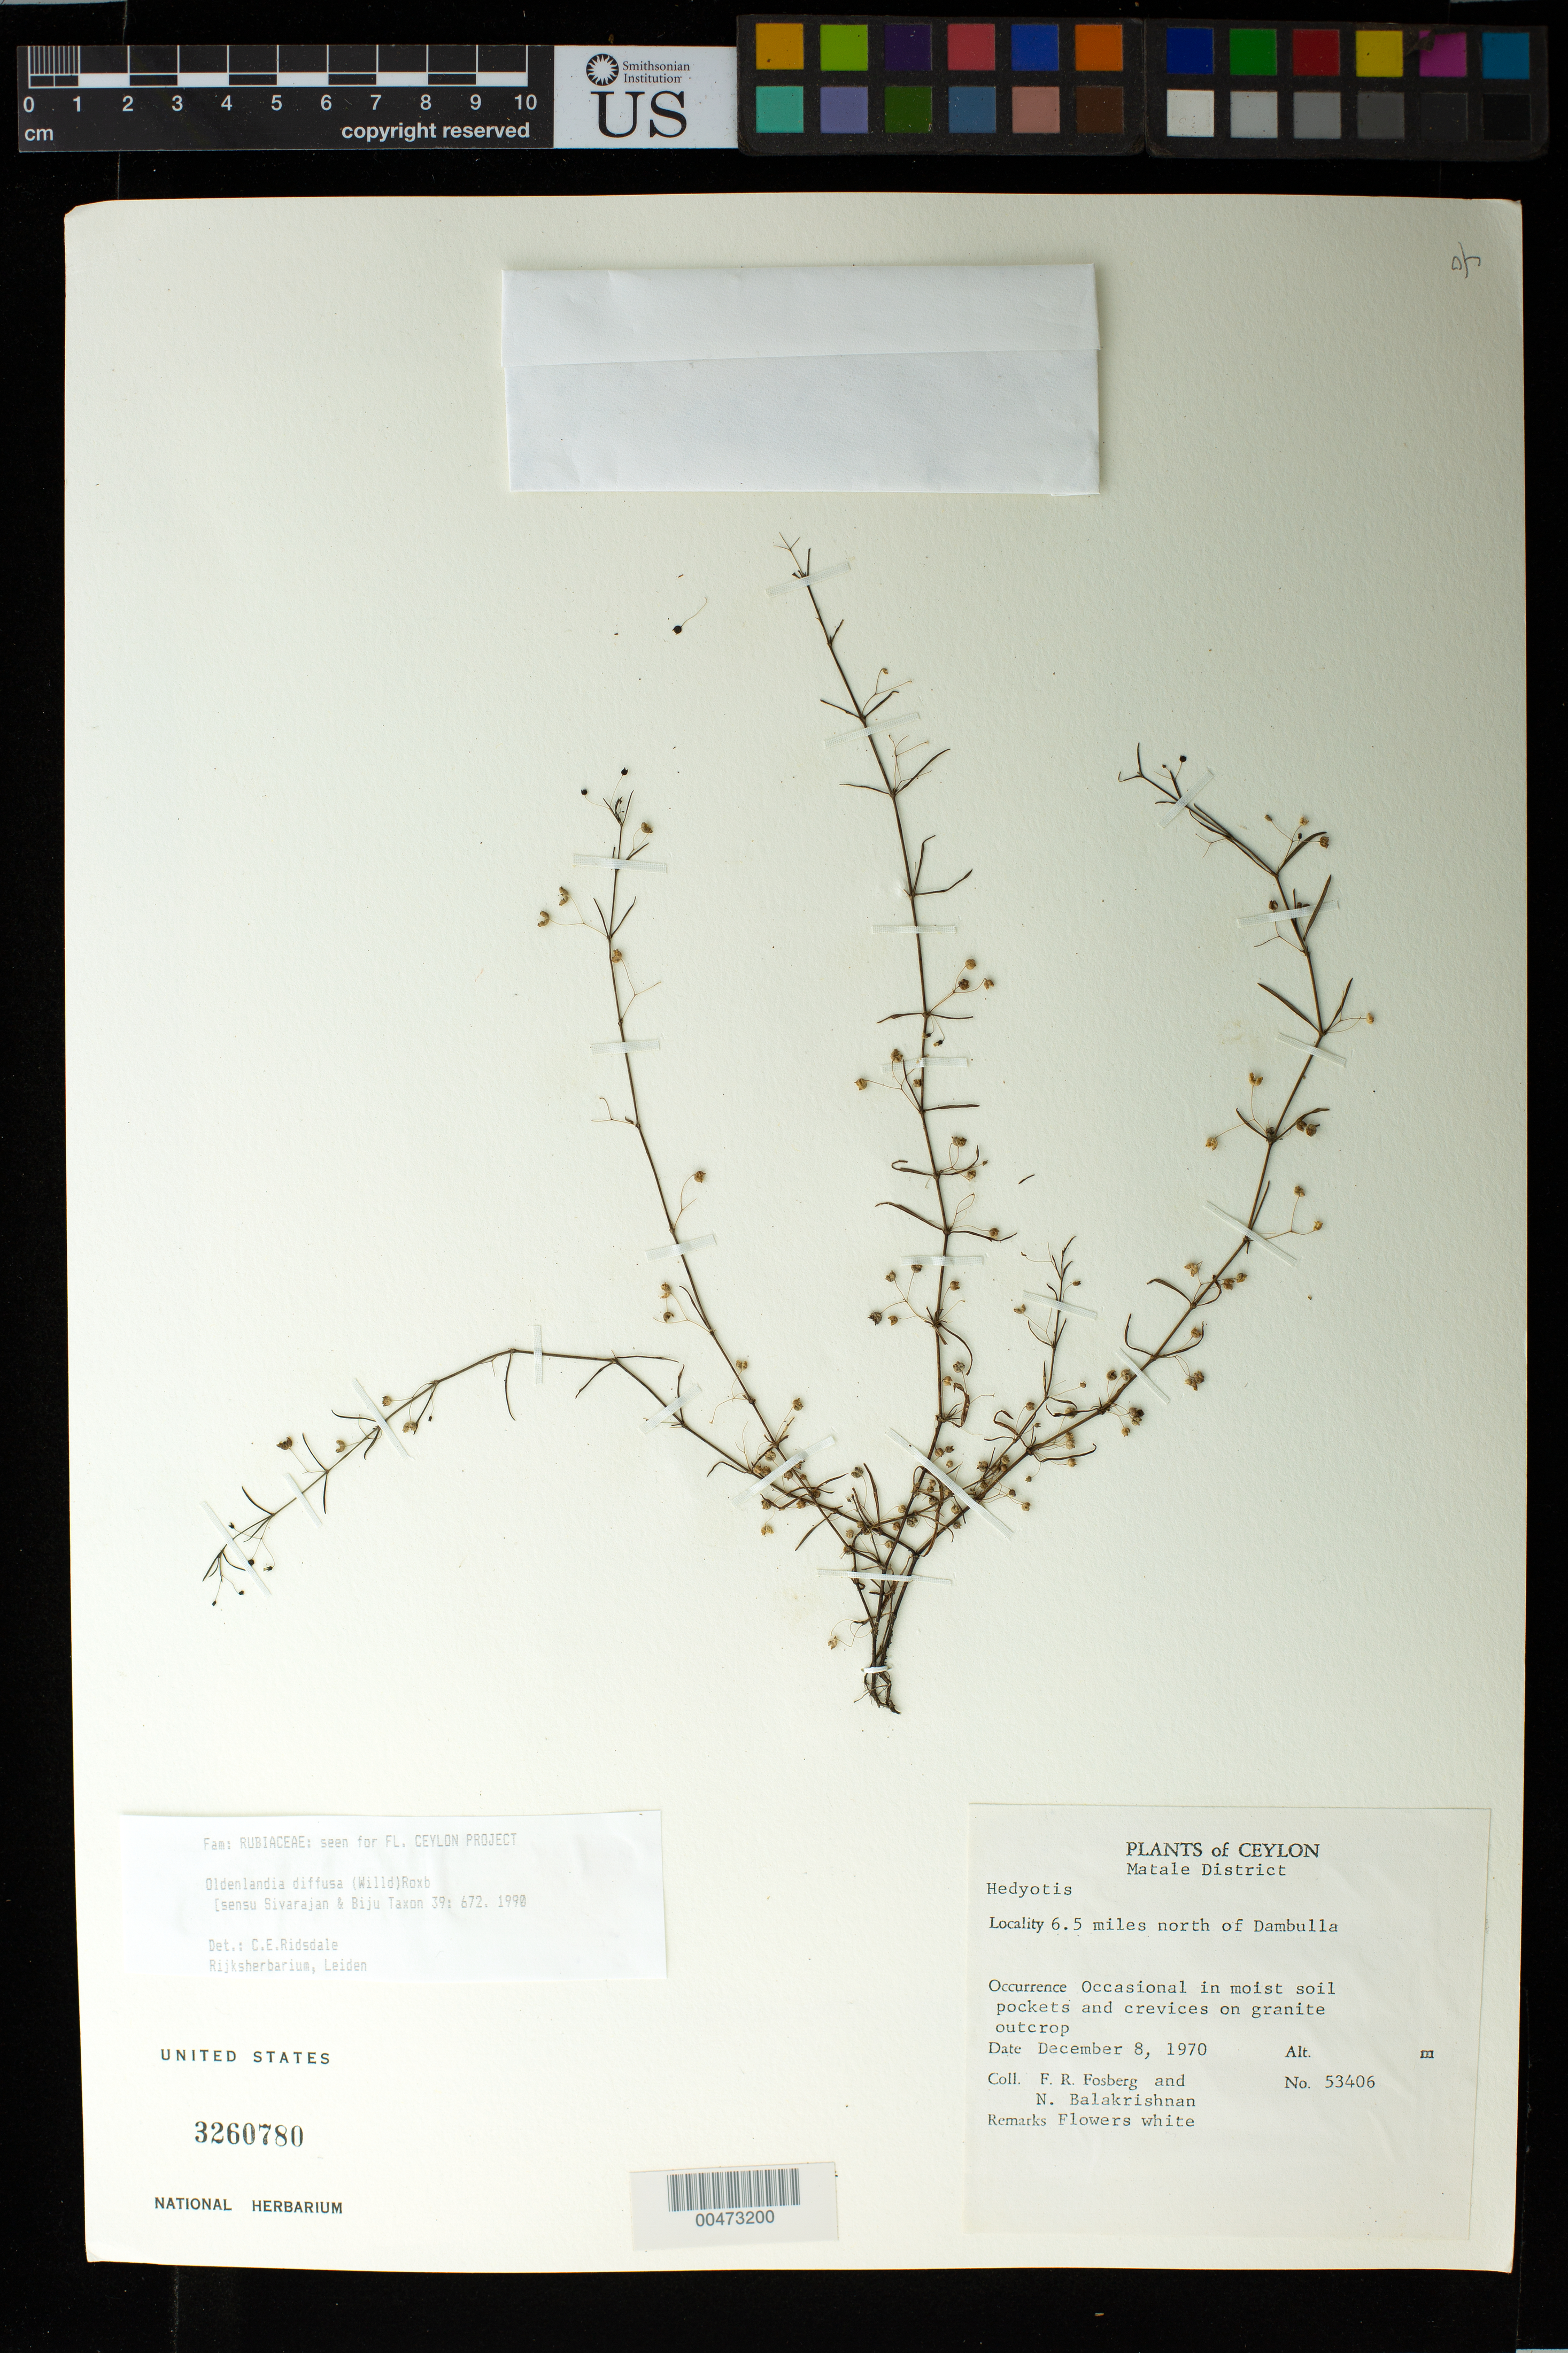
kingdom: Plantae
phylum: Tracheophyta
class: Magnoliopsida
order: Gentianales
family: Rubiaceae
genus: Oldenlandia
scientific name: Oldenlandia diffusa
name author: (Willd.) Roxb.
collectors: F. R. Fosberg & N. Balakrishnan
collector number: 53406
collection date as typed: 08 Dec 1970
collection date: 1970-12-08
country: Sri Lanka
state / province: Central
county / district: Matale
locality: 6.5 mi. N of Dambulla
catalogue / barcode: US 3260780